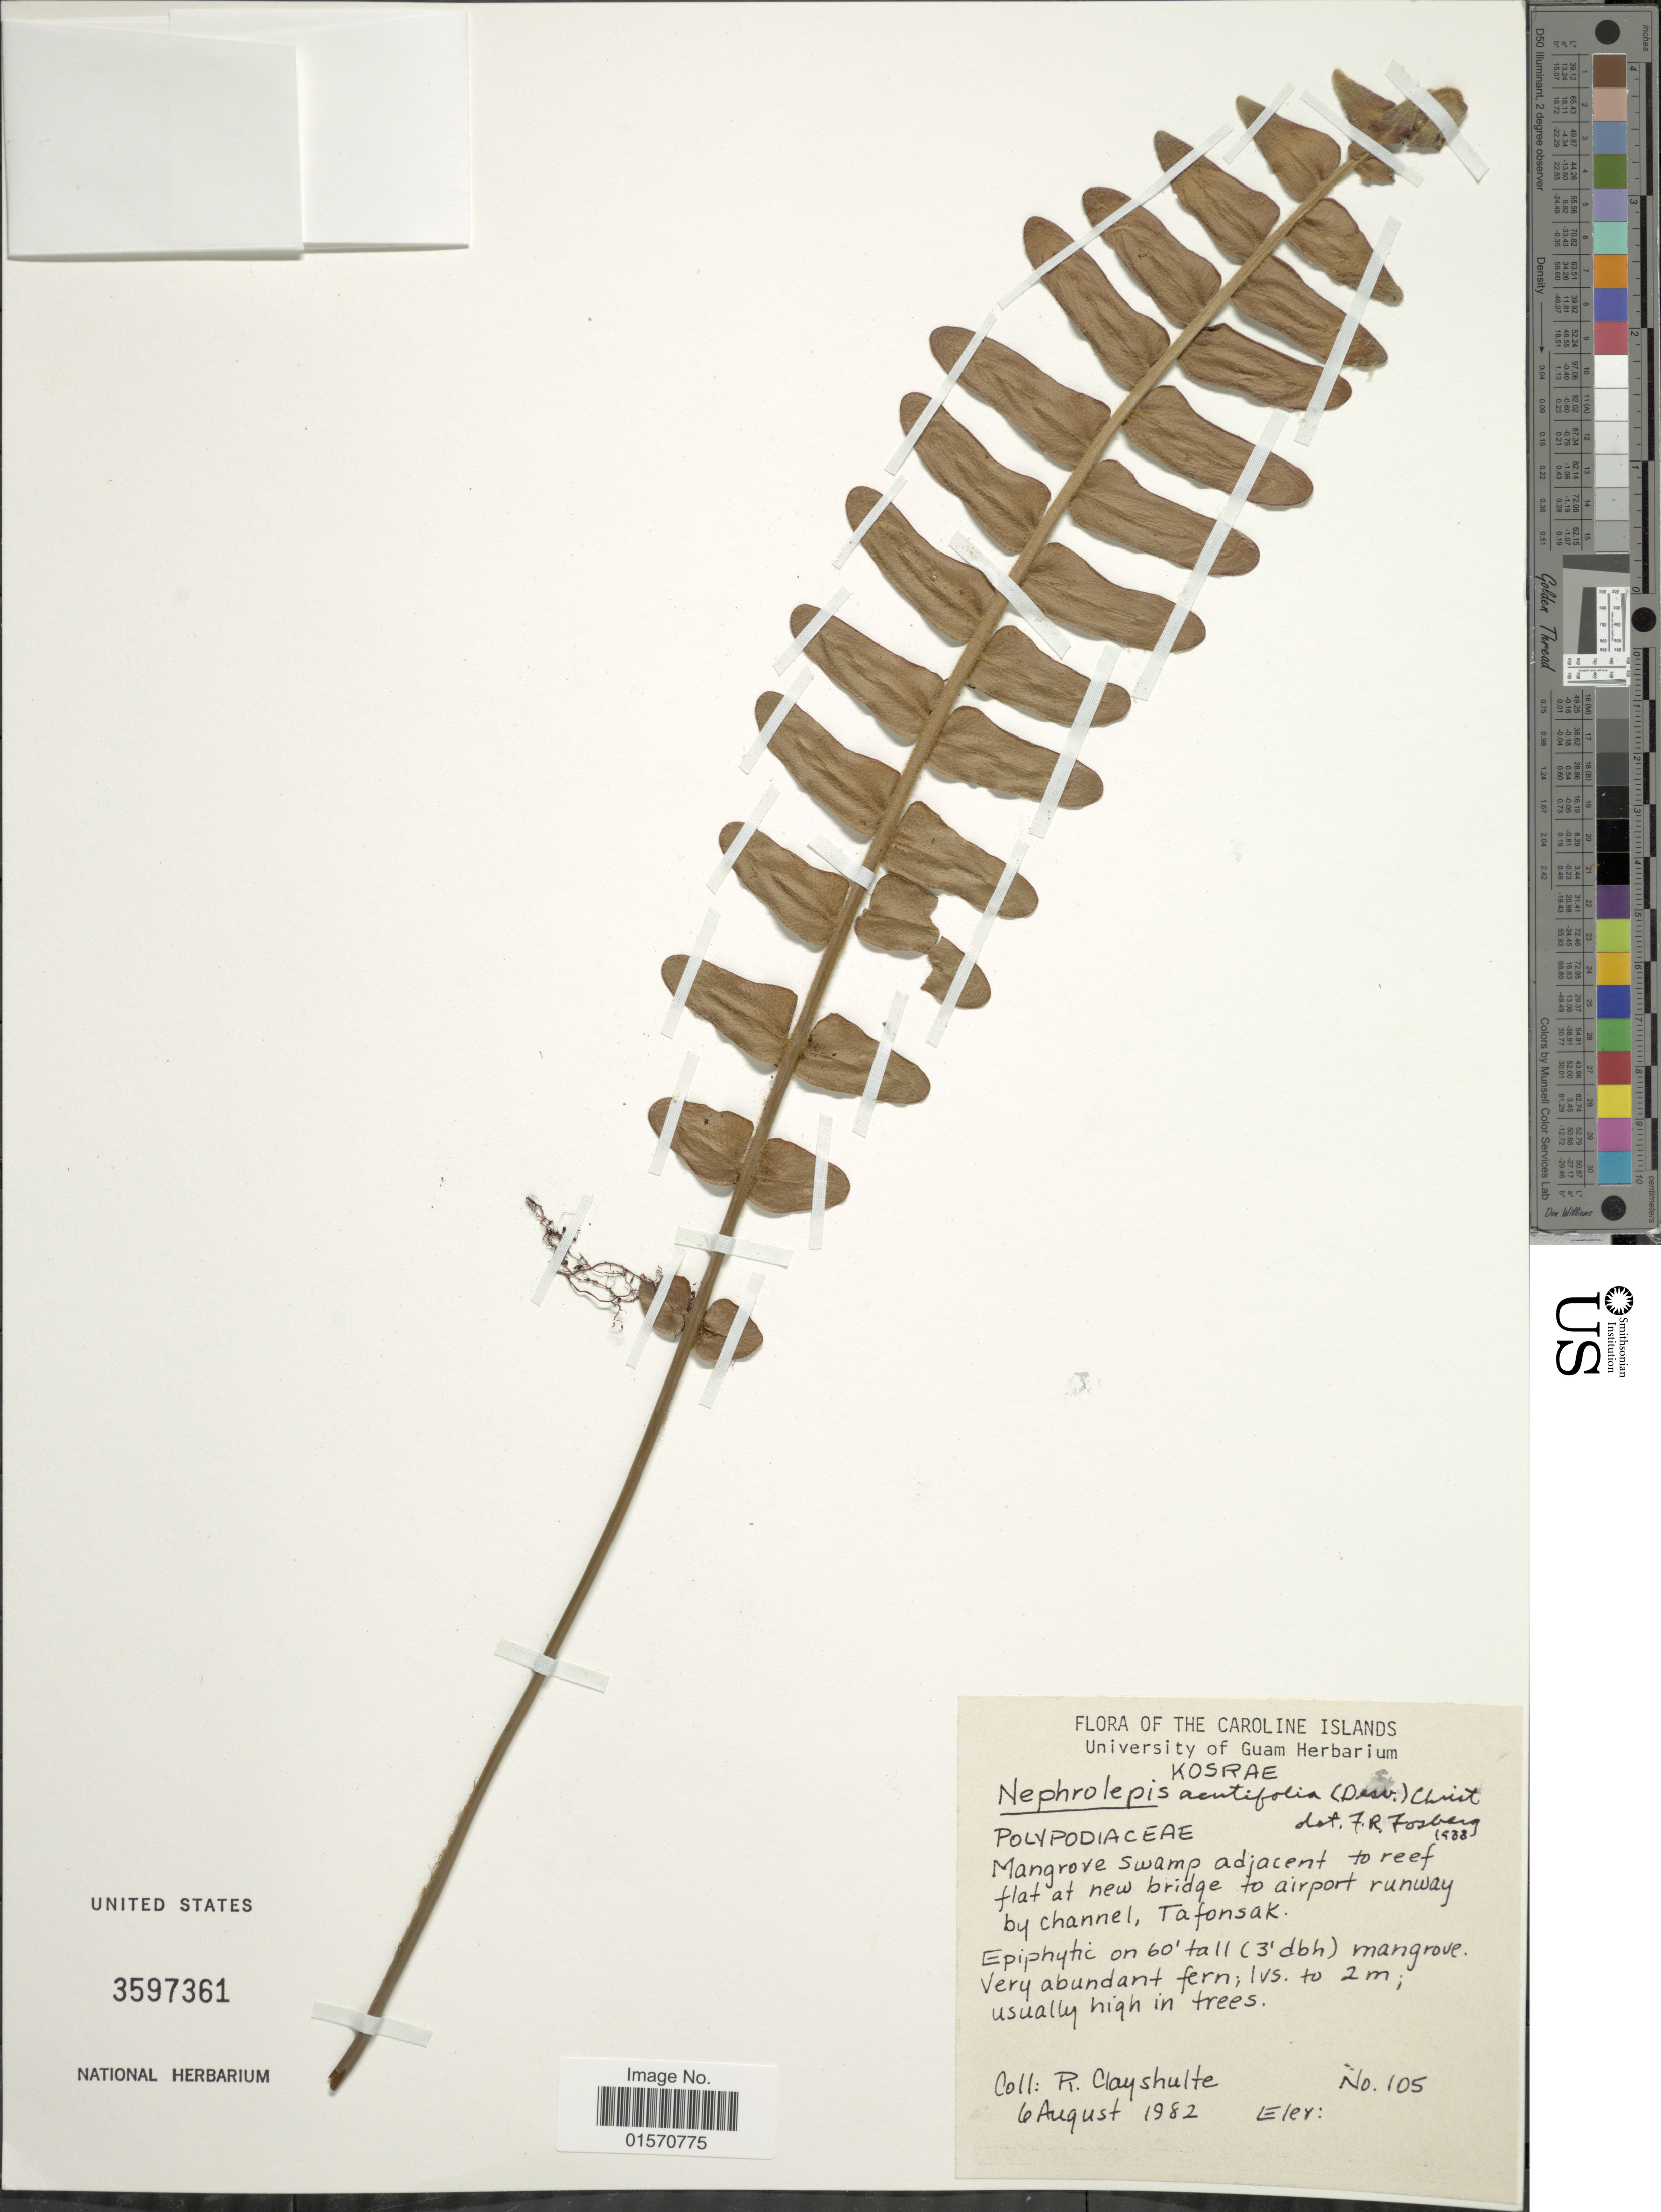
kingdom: Plantae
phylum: Tracheophyta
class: Polypodiopsida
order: Polypodiales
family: Nephrolepidaceae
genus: Nephrolepis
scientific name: Nephrolepis acutifolia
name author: (Desv.) Chr.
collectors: R. Clayshulte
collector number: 105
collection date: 1982-08-06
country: Micronesia, Federated States of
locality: Caroline Islands. Mangrove Swamp adjacent to reef flat at new bridge to airport runway by channel, Tafonsak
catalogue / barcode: US 3597361